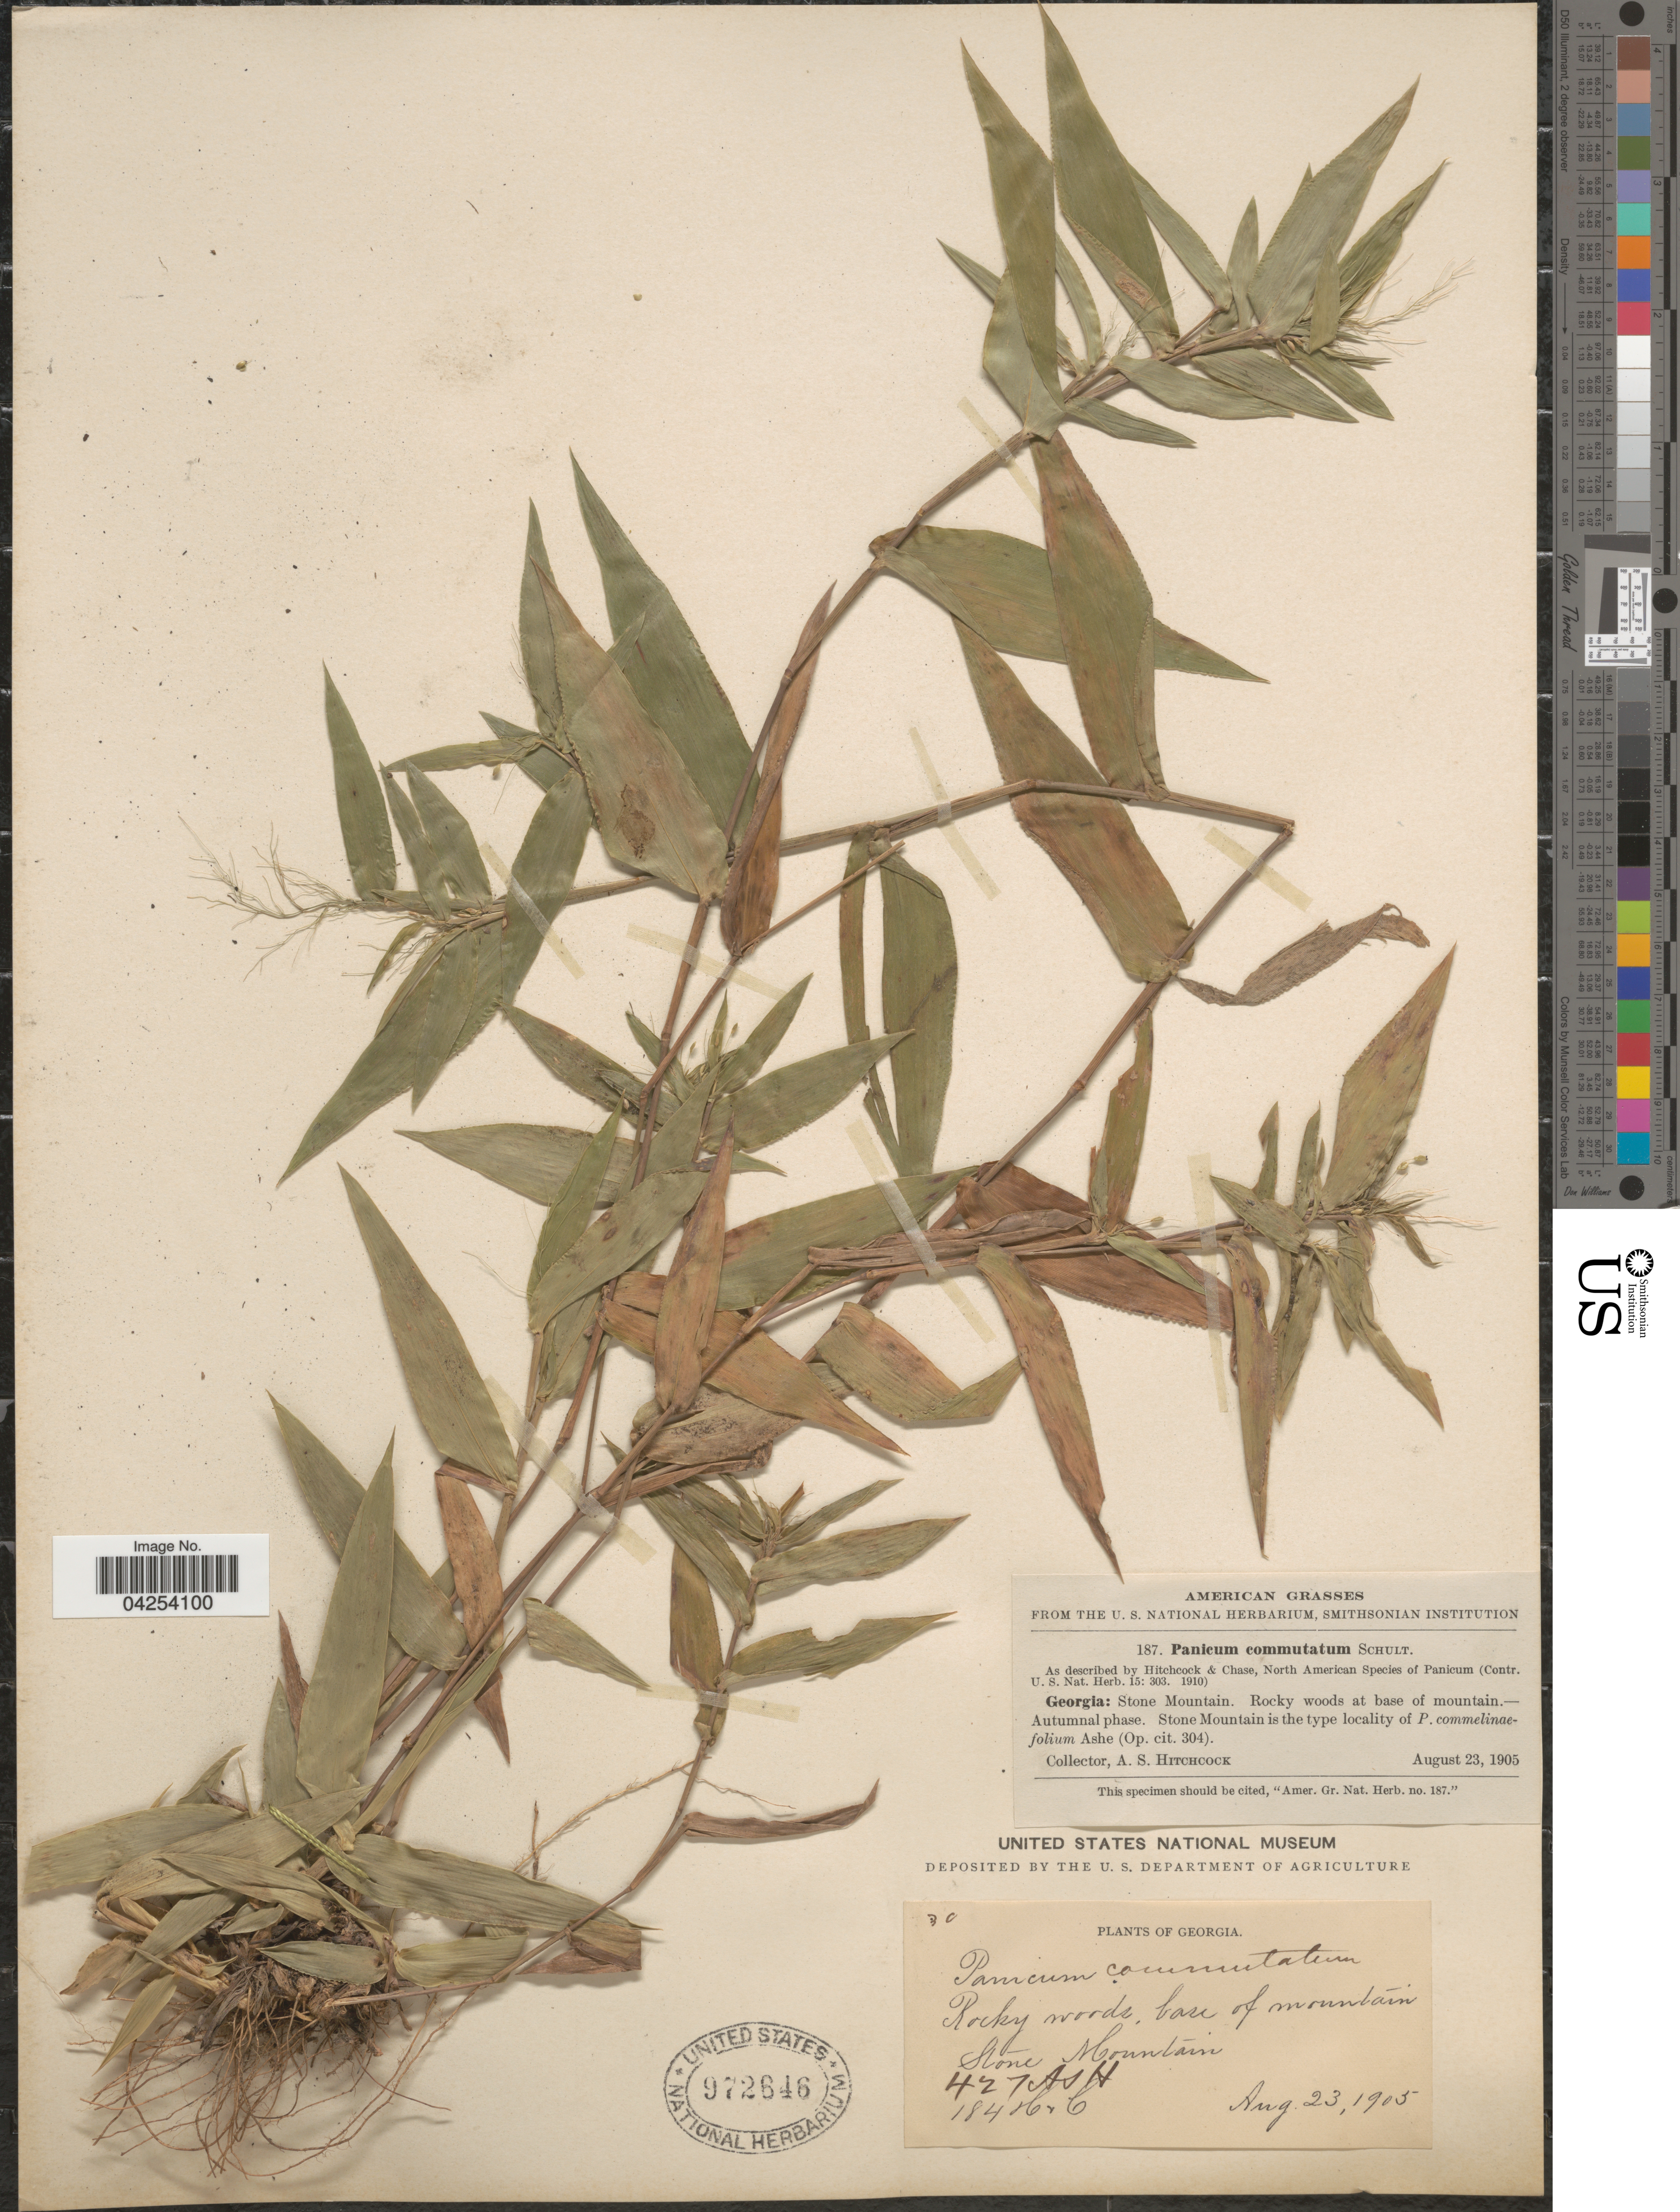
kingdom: Plantae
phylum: Tracheophyta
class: Liliopsida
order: Poales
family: Poaceae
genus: Dichanthelium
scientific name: Dichanthelium commutatum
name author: (Schult.) Gould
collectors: A. S. Hitchcock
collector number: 427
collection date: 1905-08-23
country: United States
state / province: Georgia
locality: Stone Mountain. Rocky woods at base of mountain.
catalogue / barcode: US 972646